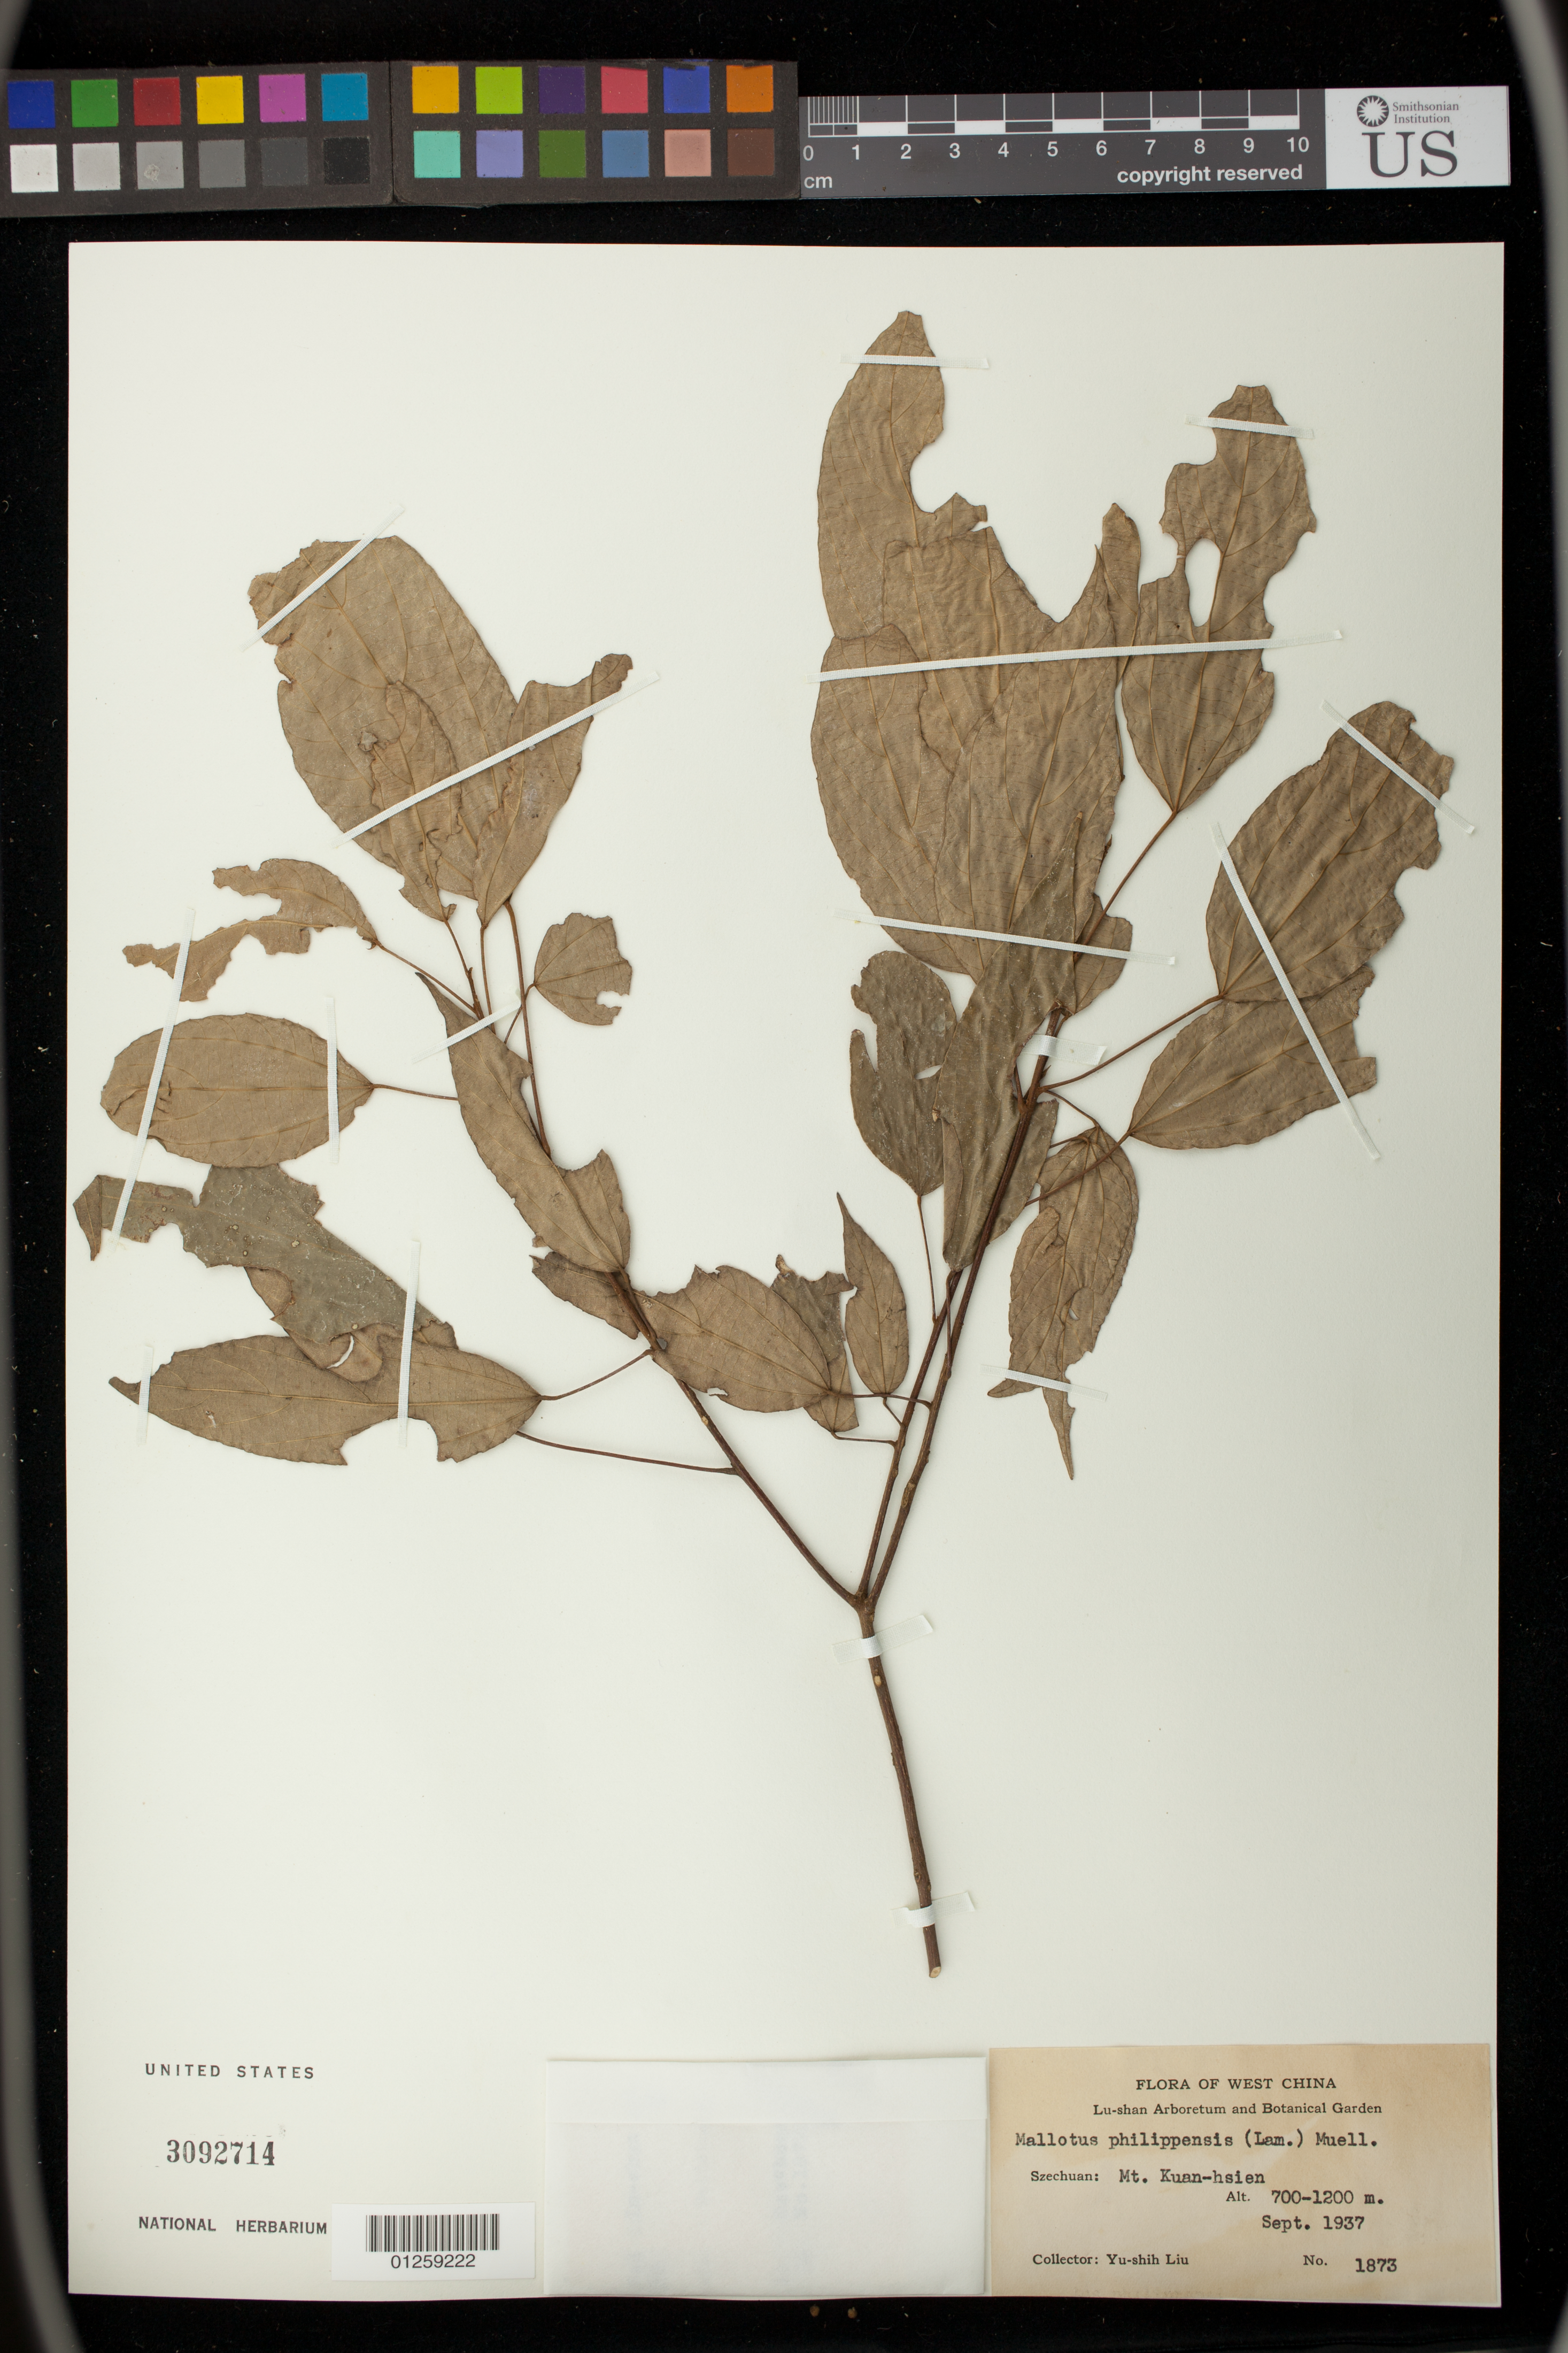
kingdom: Plantae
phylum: Tracheophyta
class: Magnoliopsida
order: Malpighiales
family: Euphorbiaceae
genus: Mallotus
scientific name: Mallotus philippensis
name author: (Lam.) Müll. Arg.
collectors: Y.-S. Liu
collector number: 1873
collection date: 1937-09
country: China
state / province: Guangdong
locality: Szechuan: Mt. Kuan-hsien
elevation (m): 700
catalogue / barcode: US 3092714